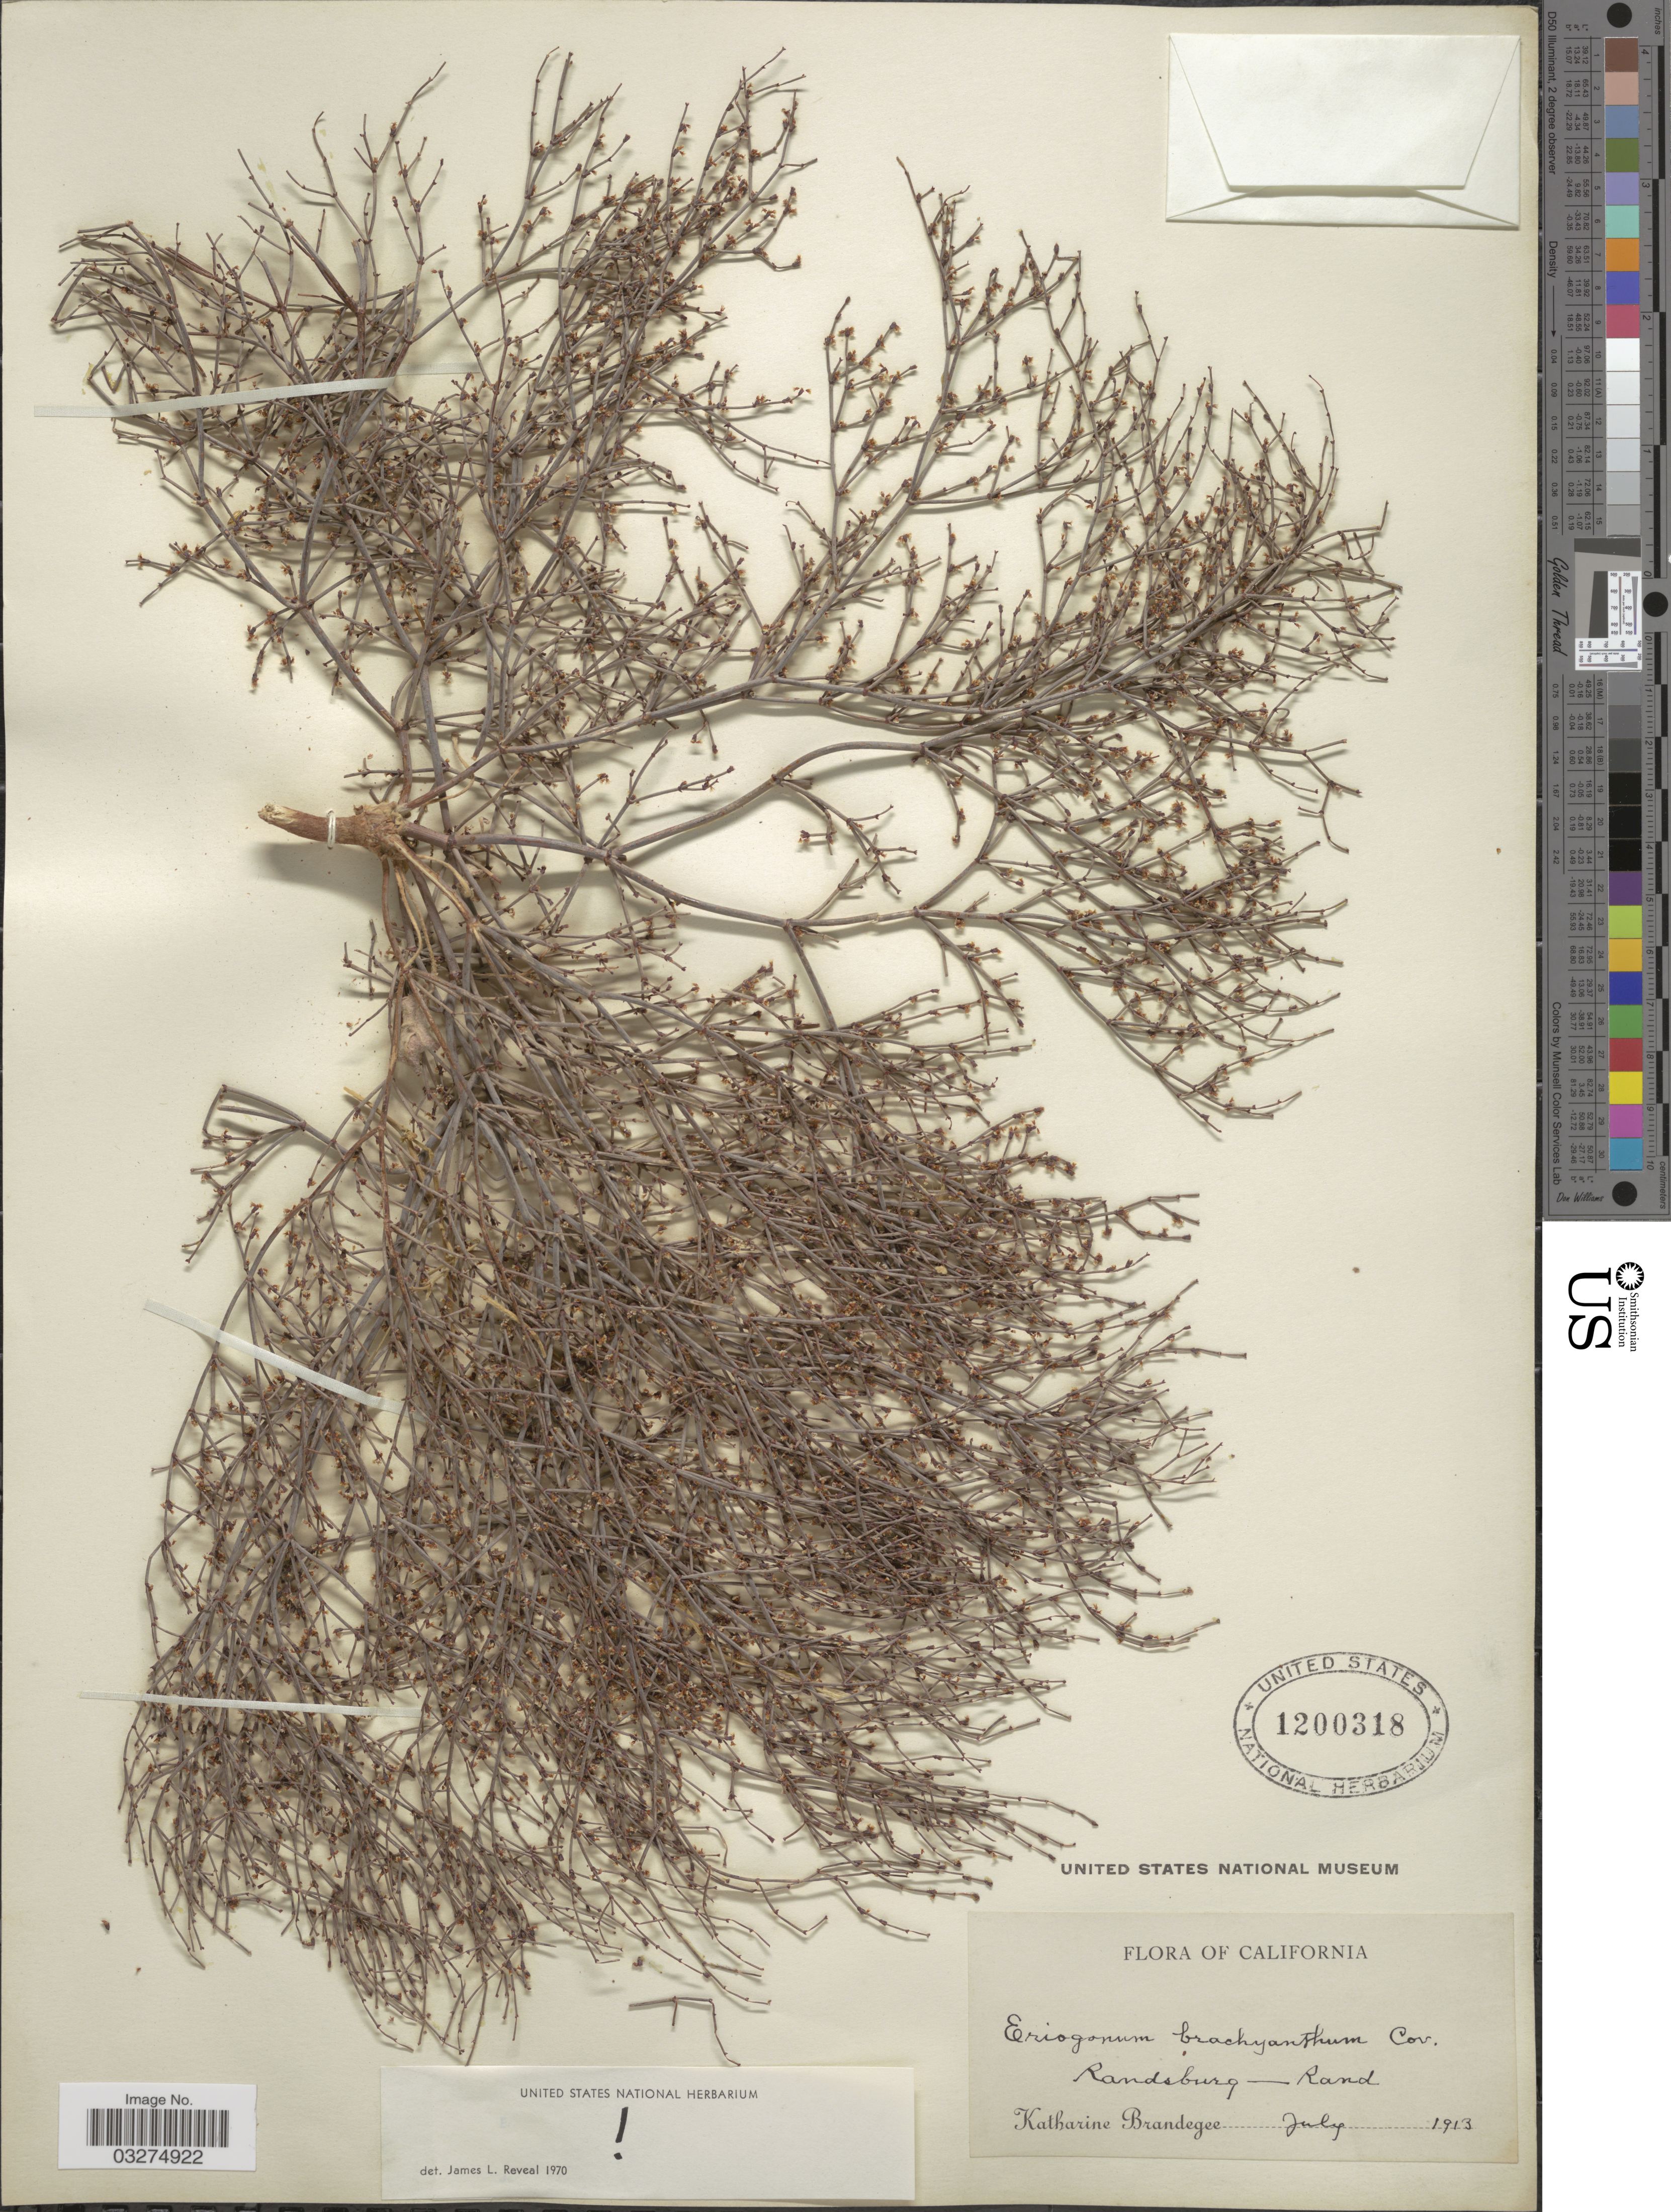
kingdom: Plantae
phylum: Tracheophyta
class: Magnoliopsida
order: Caryophyllales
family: Polygonaceae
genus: Eriogonum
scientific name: Eriogonum brachyanthum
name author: Coville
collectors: M. K. Brandegee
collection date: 1913-07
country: United States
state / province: California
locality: Randsburg-Rand.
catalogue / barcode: US 1200318